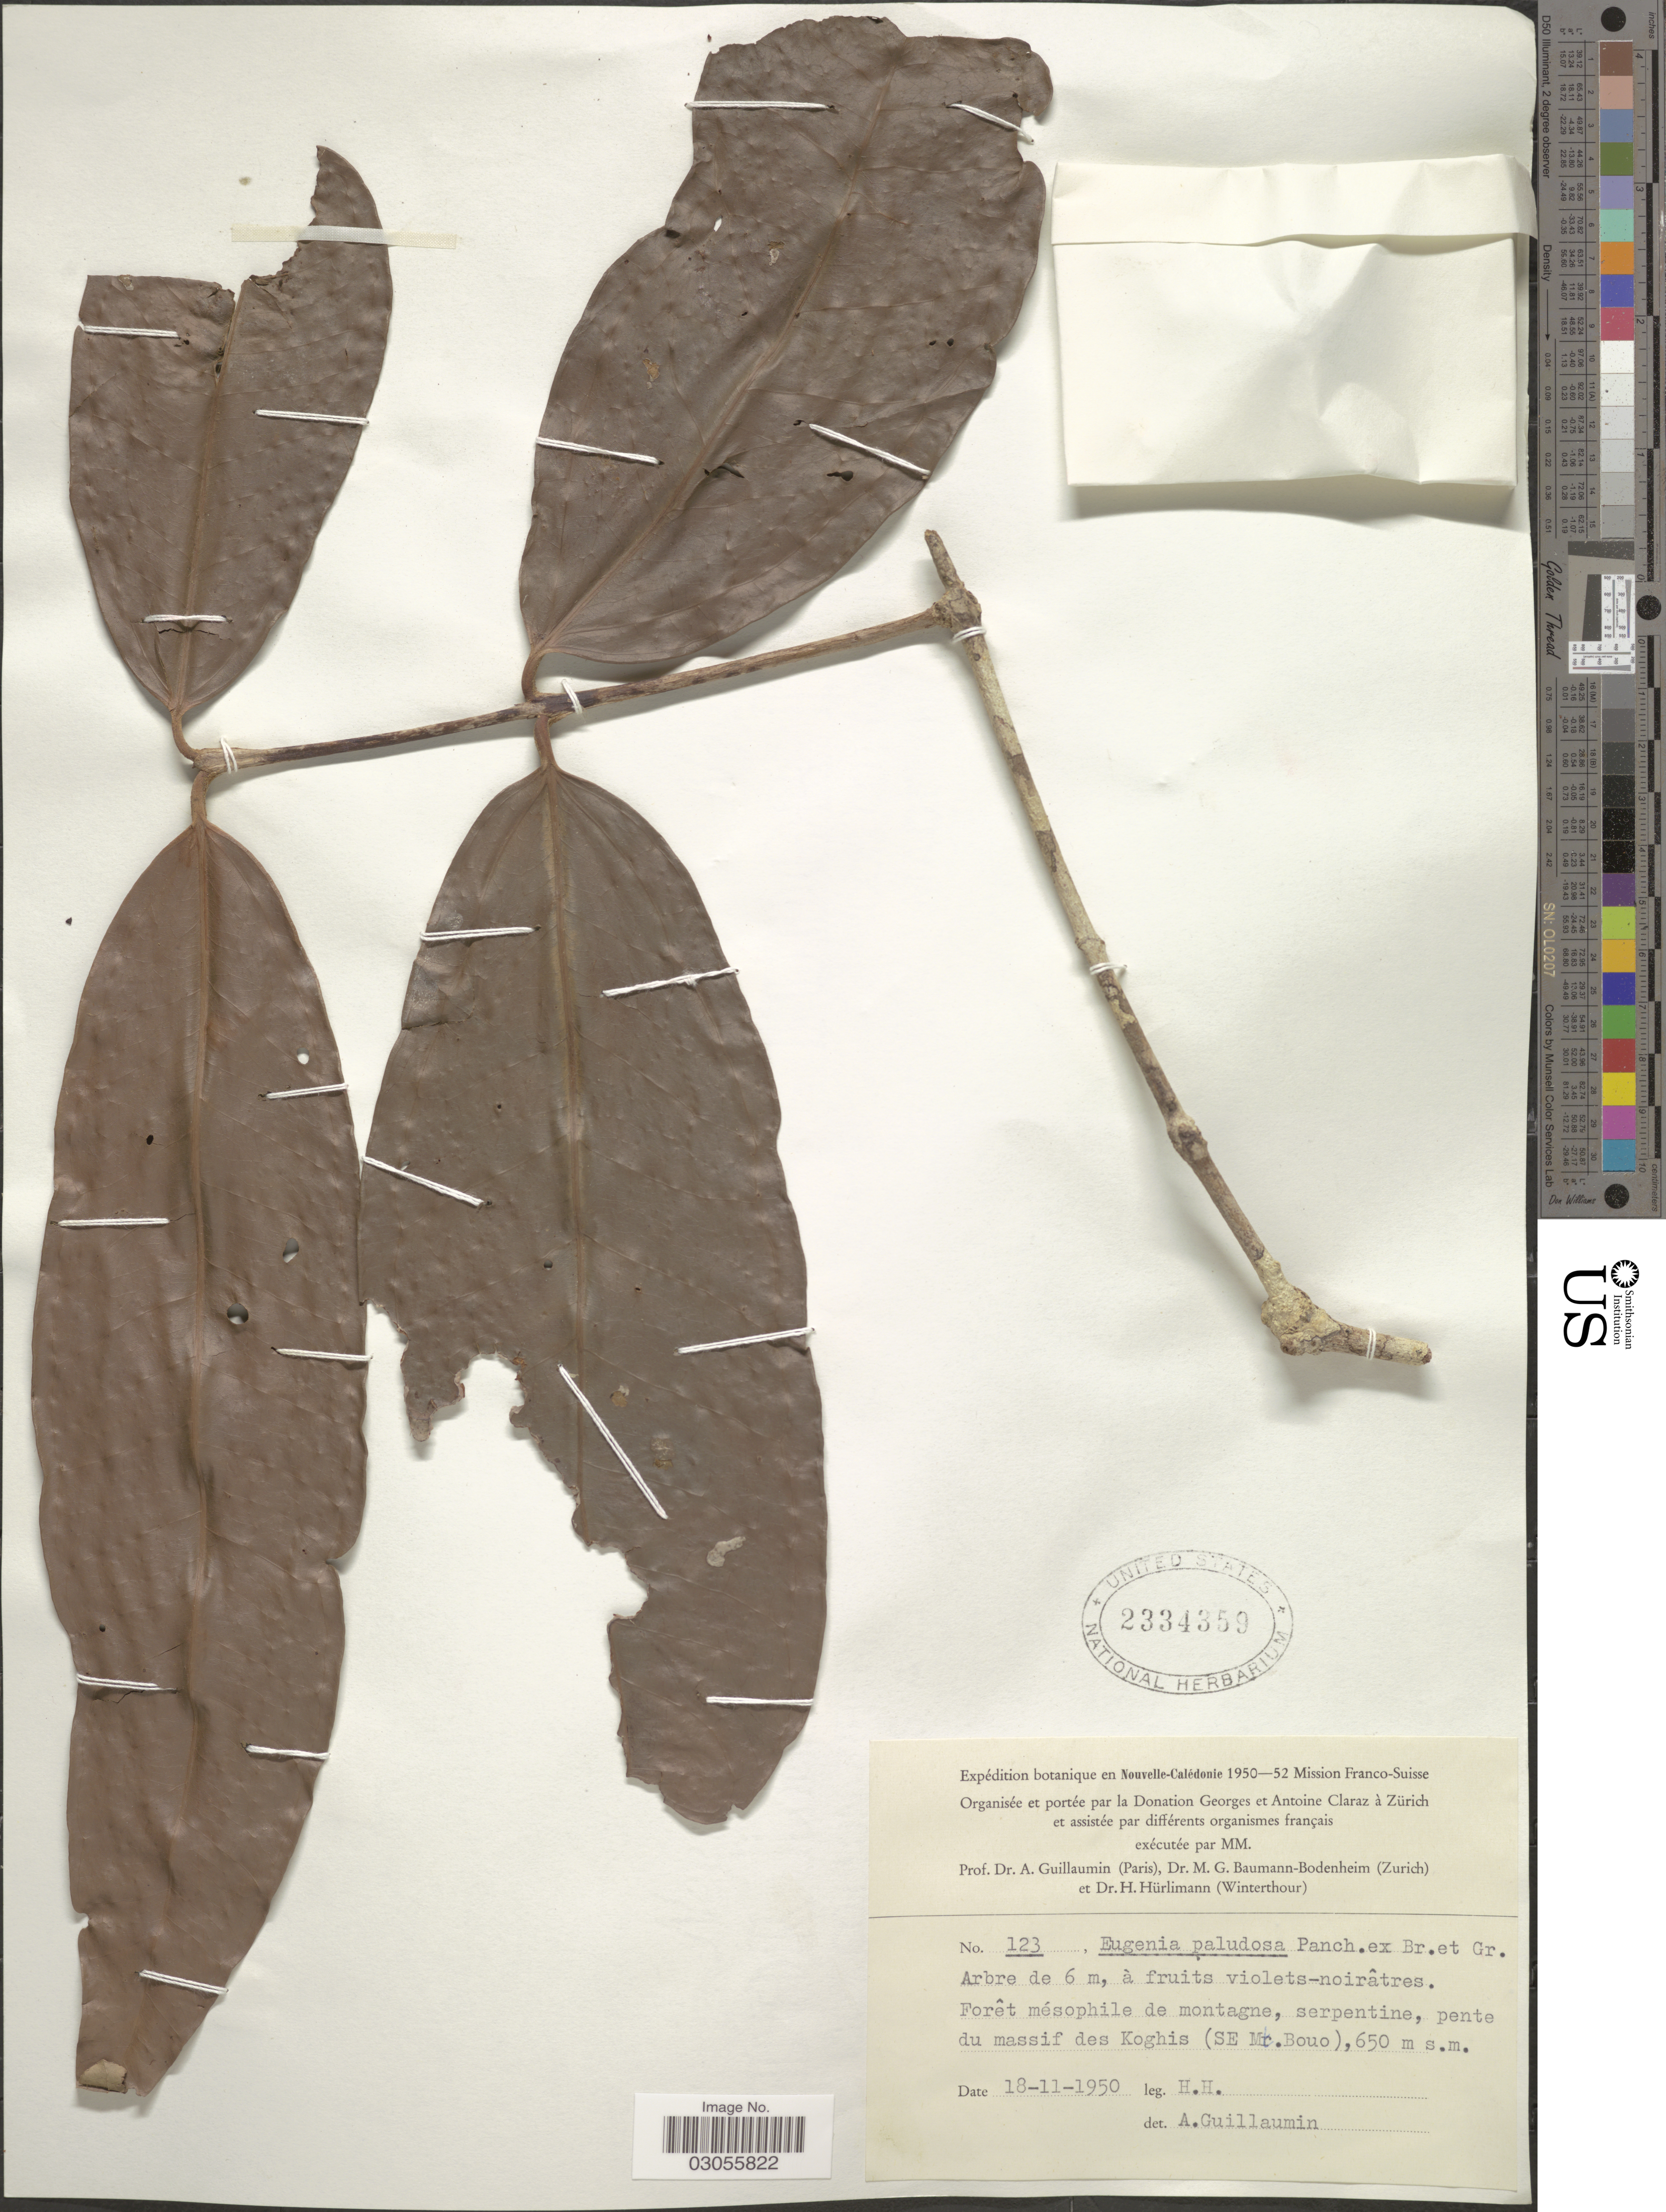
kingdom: Plantae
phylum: Tracheophyta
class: Magnoliopsida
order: Myrtales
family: Myrtaceae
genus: Eugenia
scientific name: Eugenia paludosa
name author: Pancher ex Brongn. & Gris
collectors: H. Hürlimann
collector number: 123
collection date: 1950-11-18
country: New Caledonia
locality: En Nouvelle-Calédonie. Pente du massif des Koghis (SE Mt. Bouo).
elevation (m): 650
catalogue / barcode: US 2334359